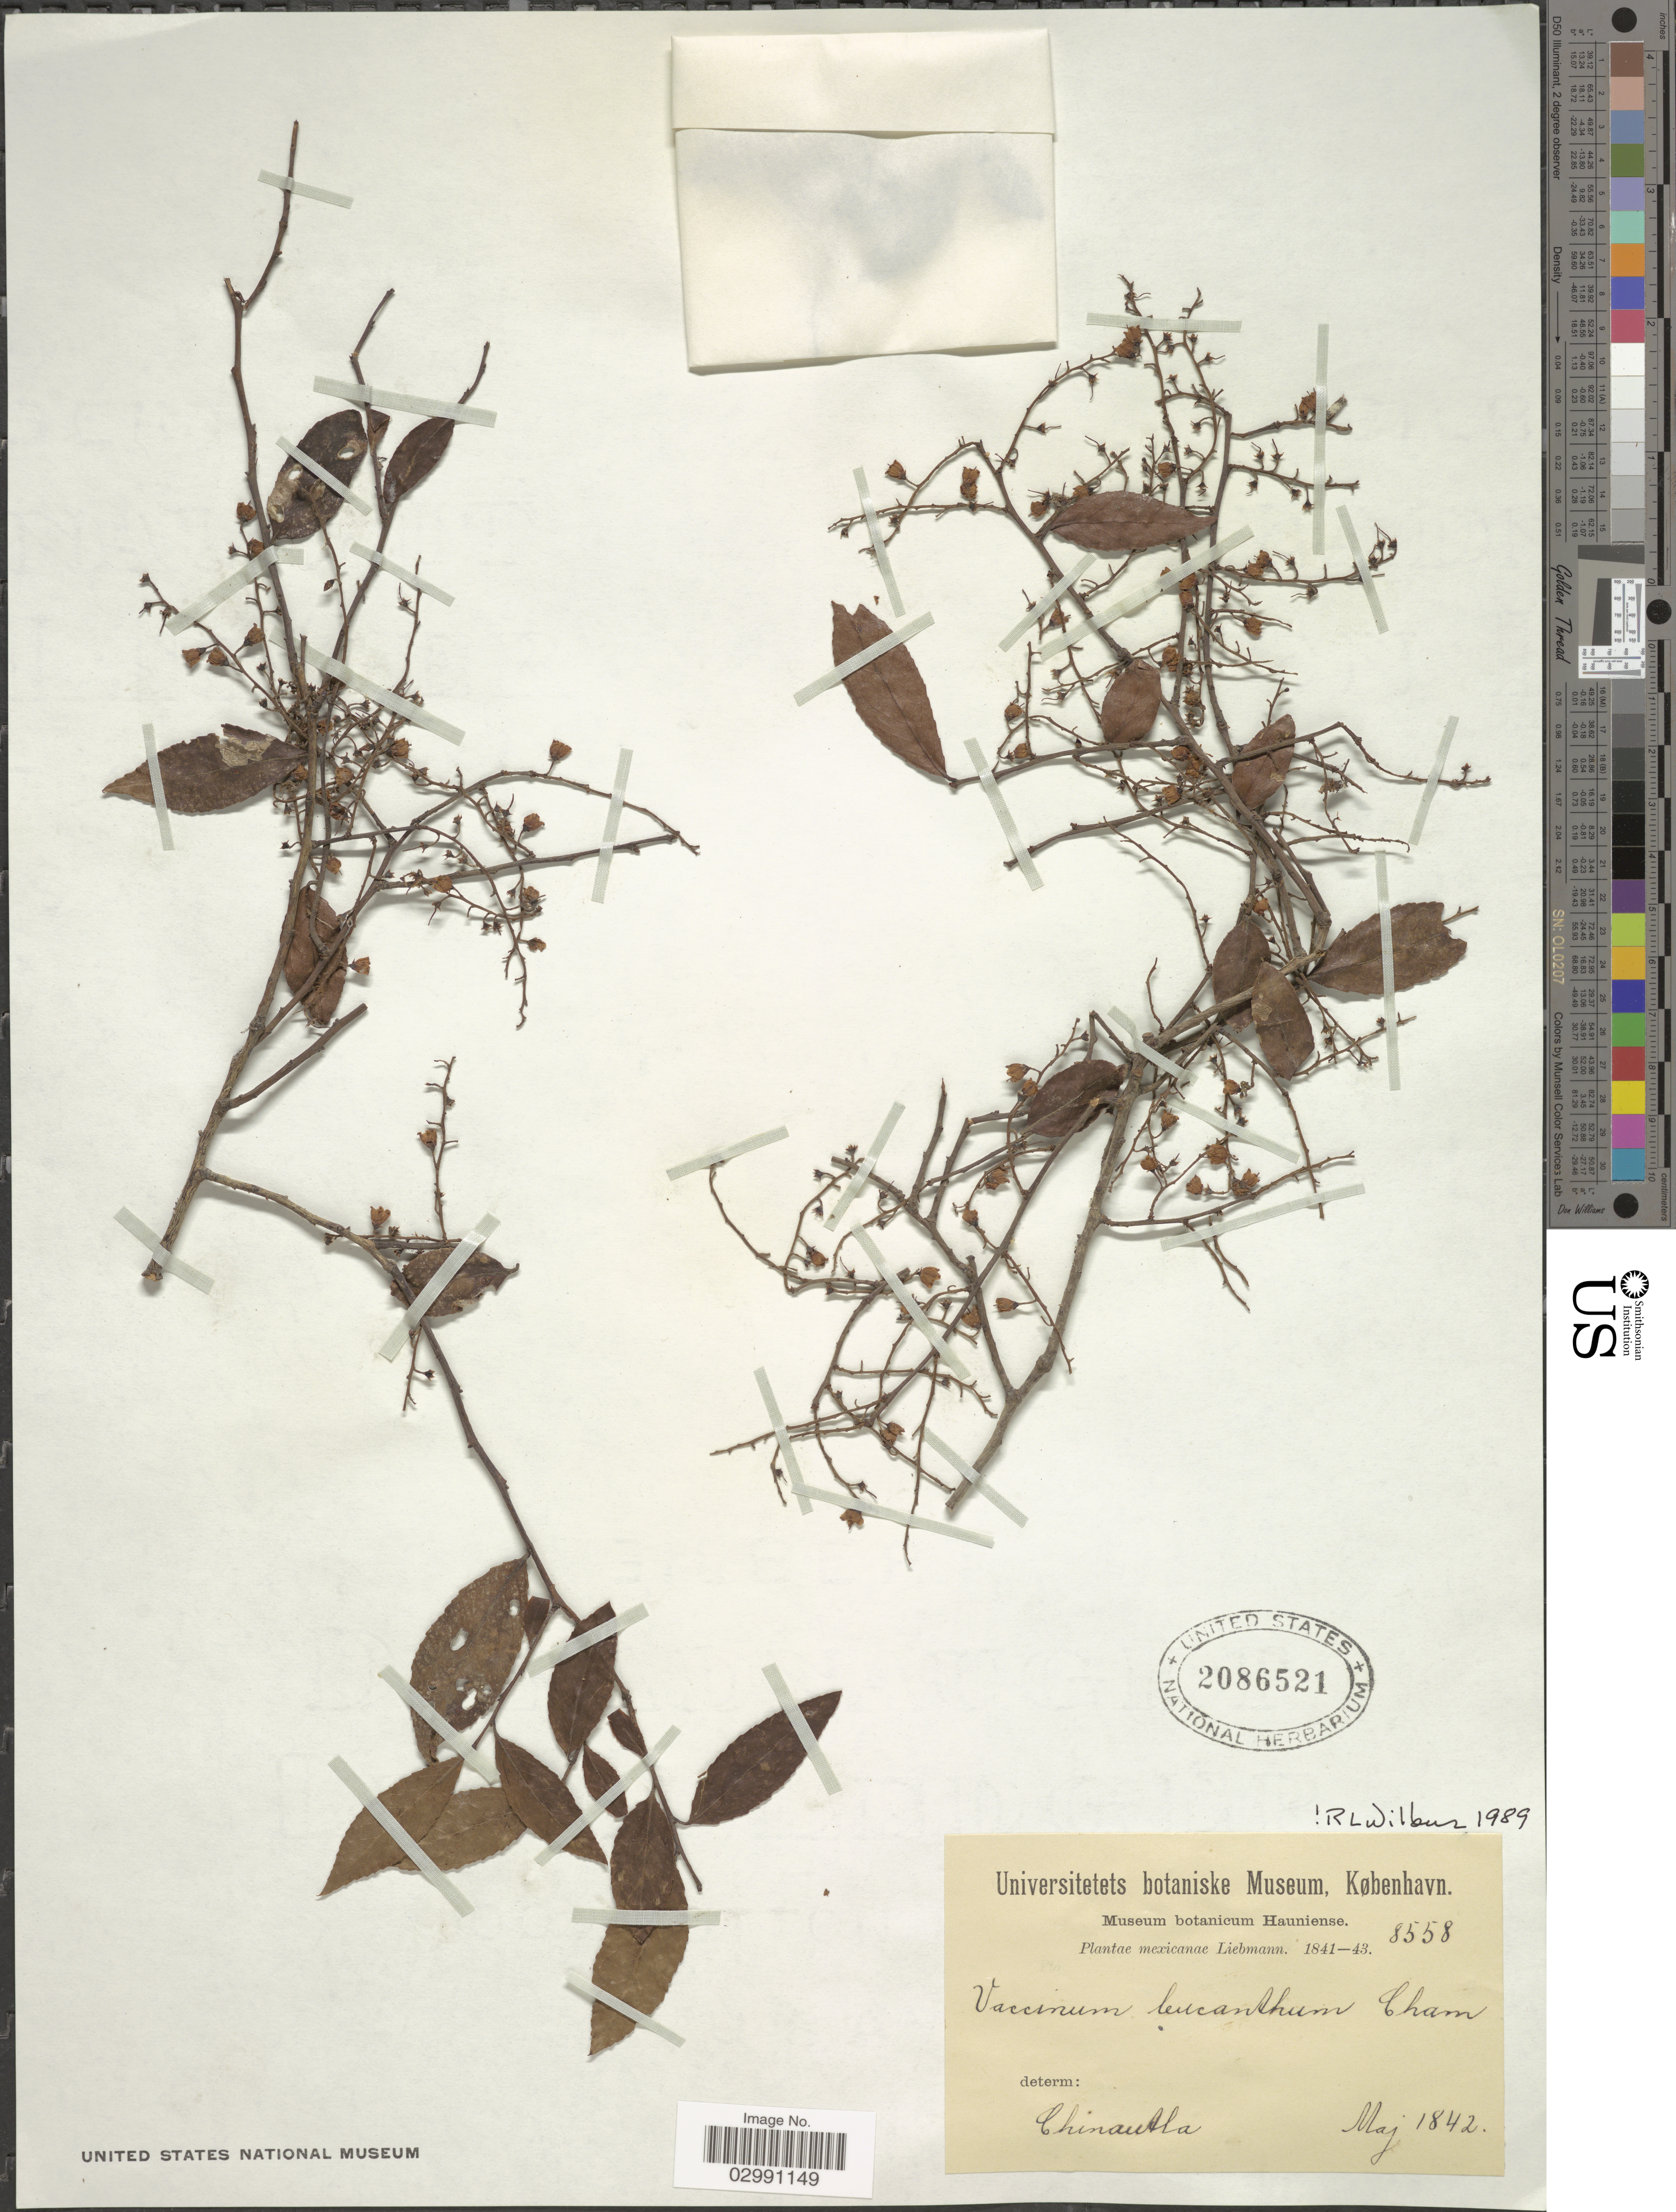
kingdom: Plantae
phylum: Tracheophyta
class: Magnoliopsida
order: Ericales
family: Ericaceae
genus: Vaccinium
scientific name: Vaccinium leucanthum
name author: Schltdl.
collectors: Liebmann, --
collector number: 8558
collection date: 1842-05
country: Mexico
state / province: Puebla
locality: Chinantla.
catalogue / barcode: US 2086521